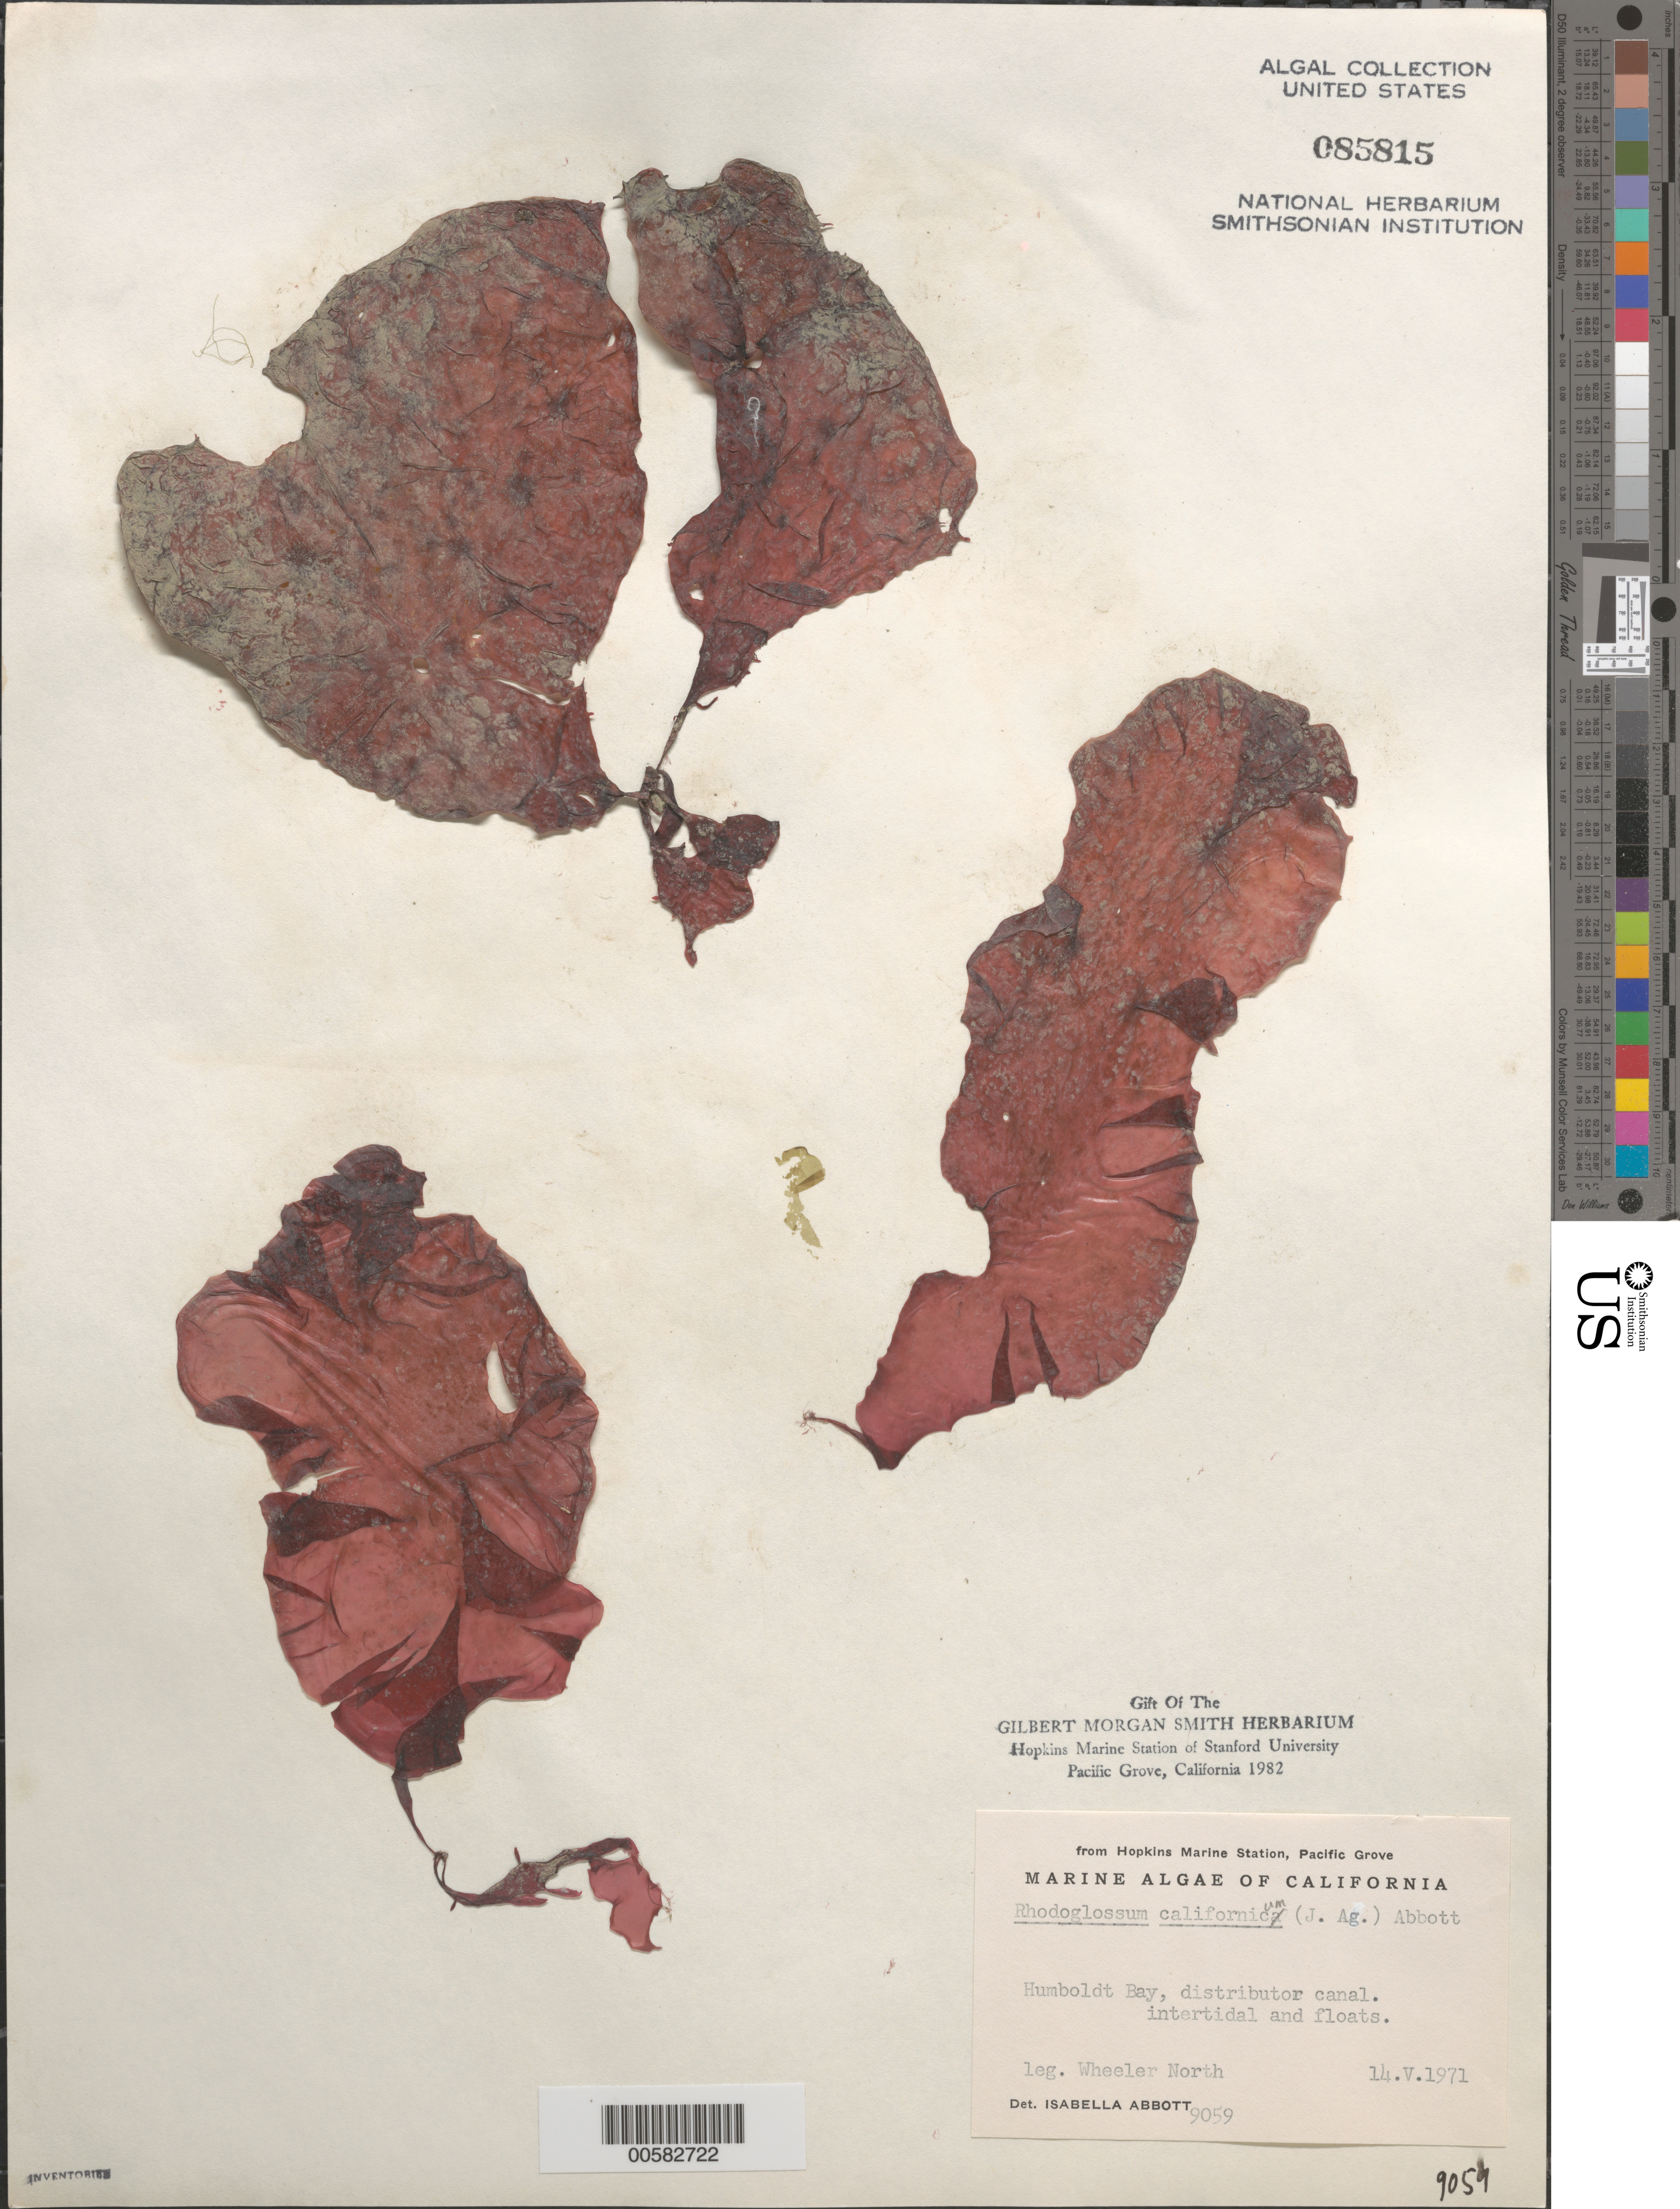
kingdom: Plantae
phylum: Rhodophyta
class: Florideophyceae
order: Gigartinales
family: Gigartinaceae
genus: Mazzaella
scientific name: Mazzaella californica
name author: (J. Agardh) G. De Toni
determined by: Algae name updating Project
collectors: W. North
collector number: IAA 9059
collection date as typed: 14 May 1971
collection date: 1971-05-14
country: United States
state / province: California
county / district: Humboldt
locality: Humboldt Bay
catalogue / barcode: US 85815